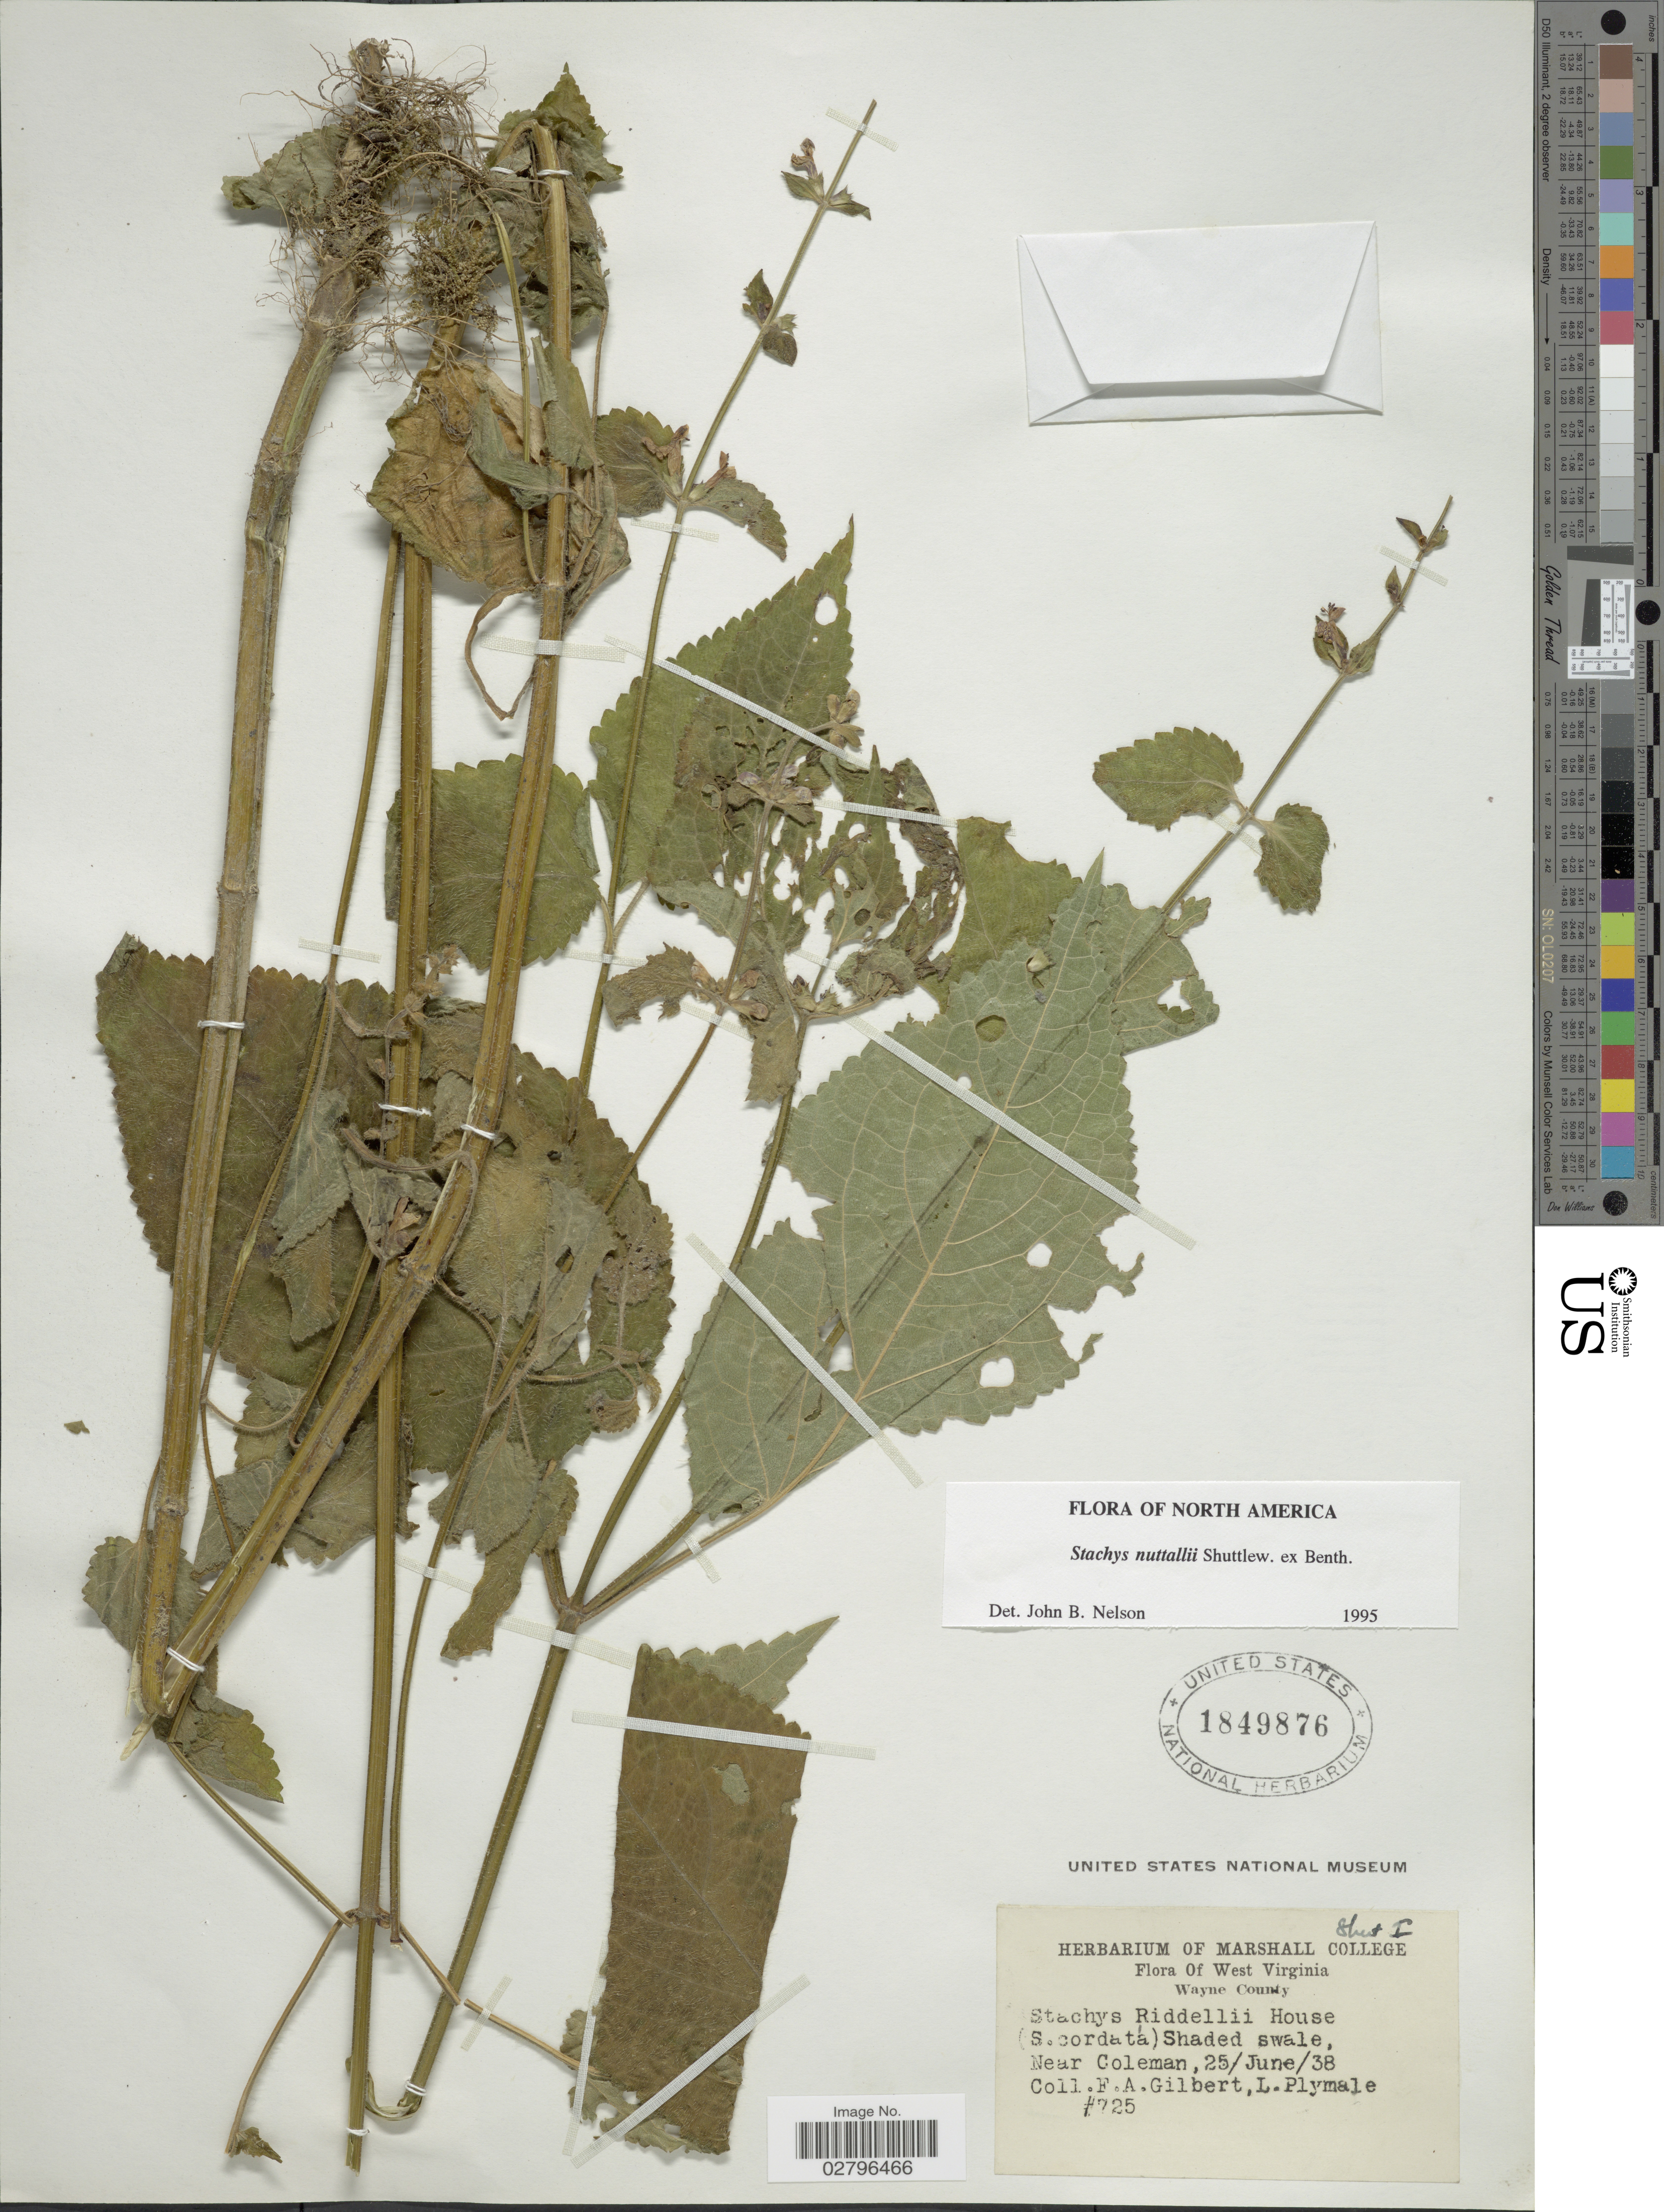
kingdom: Plantae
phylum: Tracheophyta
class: Magnoliopsida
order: Lamiales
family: Lamiaceae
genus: Stachys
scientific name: Stachys nuttallii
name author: Shuttlew. ex Benth.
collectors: F. A. Gilbert & L. Plymale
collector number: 725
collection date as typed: Transcribed d/m/y: 25/6/38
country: United States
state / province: West Virginia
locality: Near Coleman.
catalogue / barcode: US 1849876